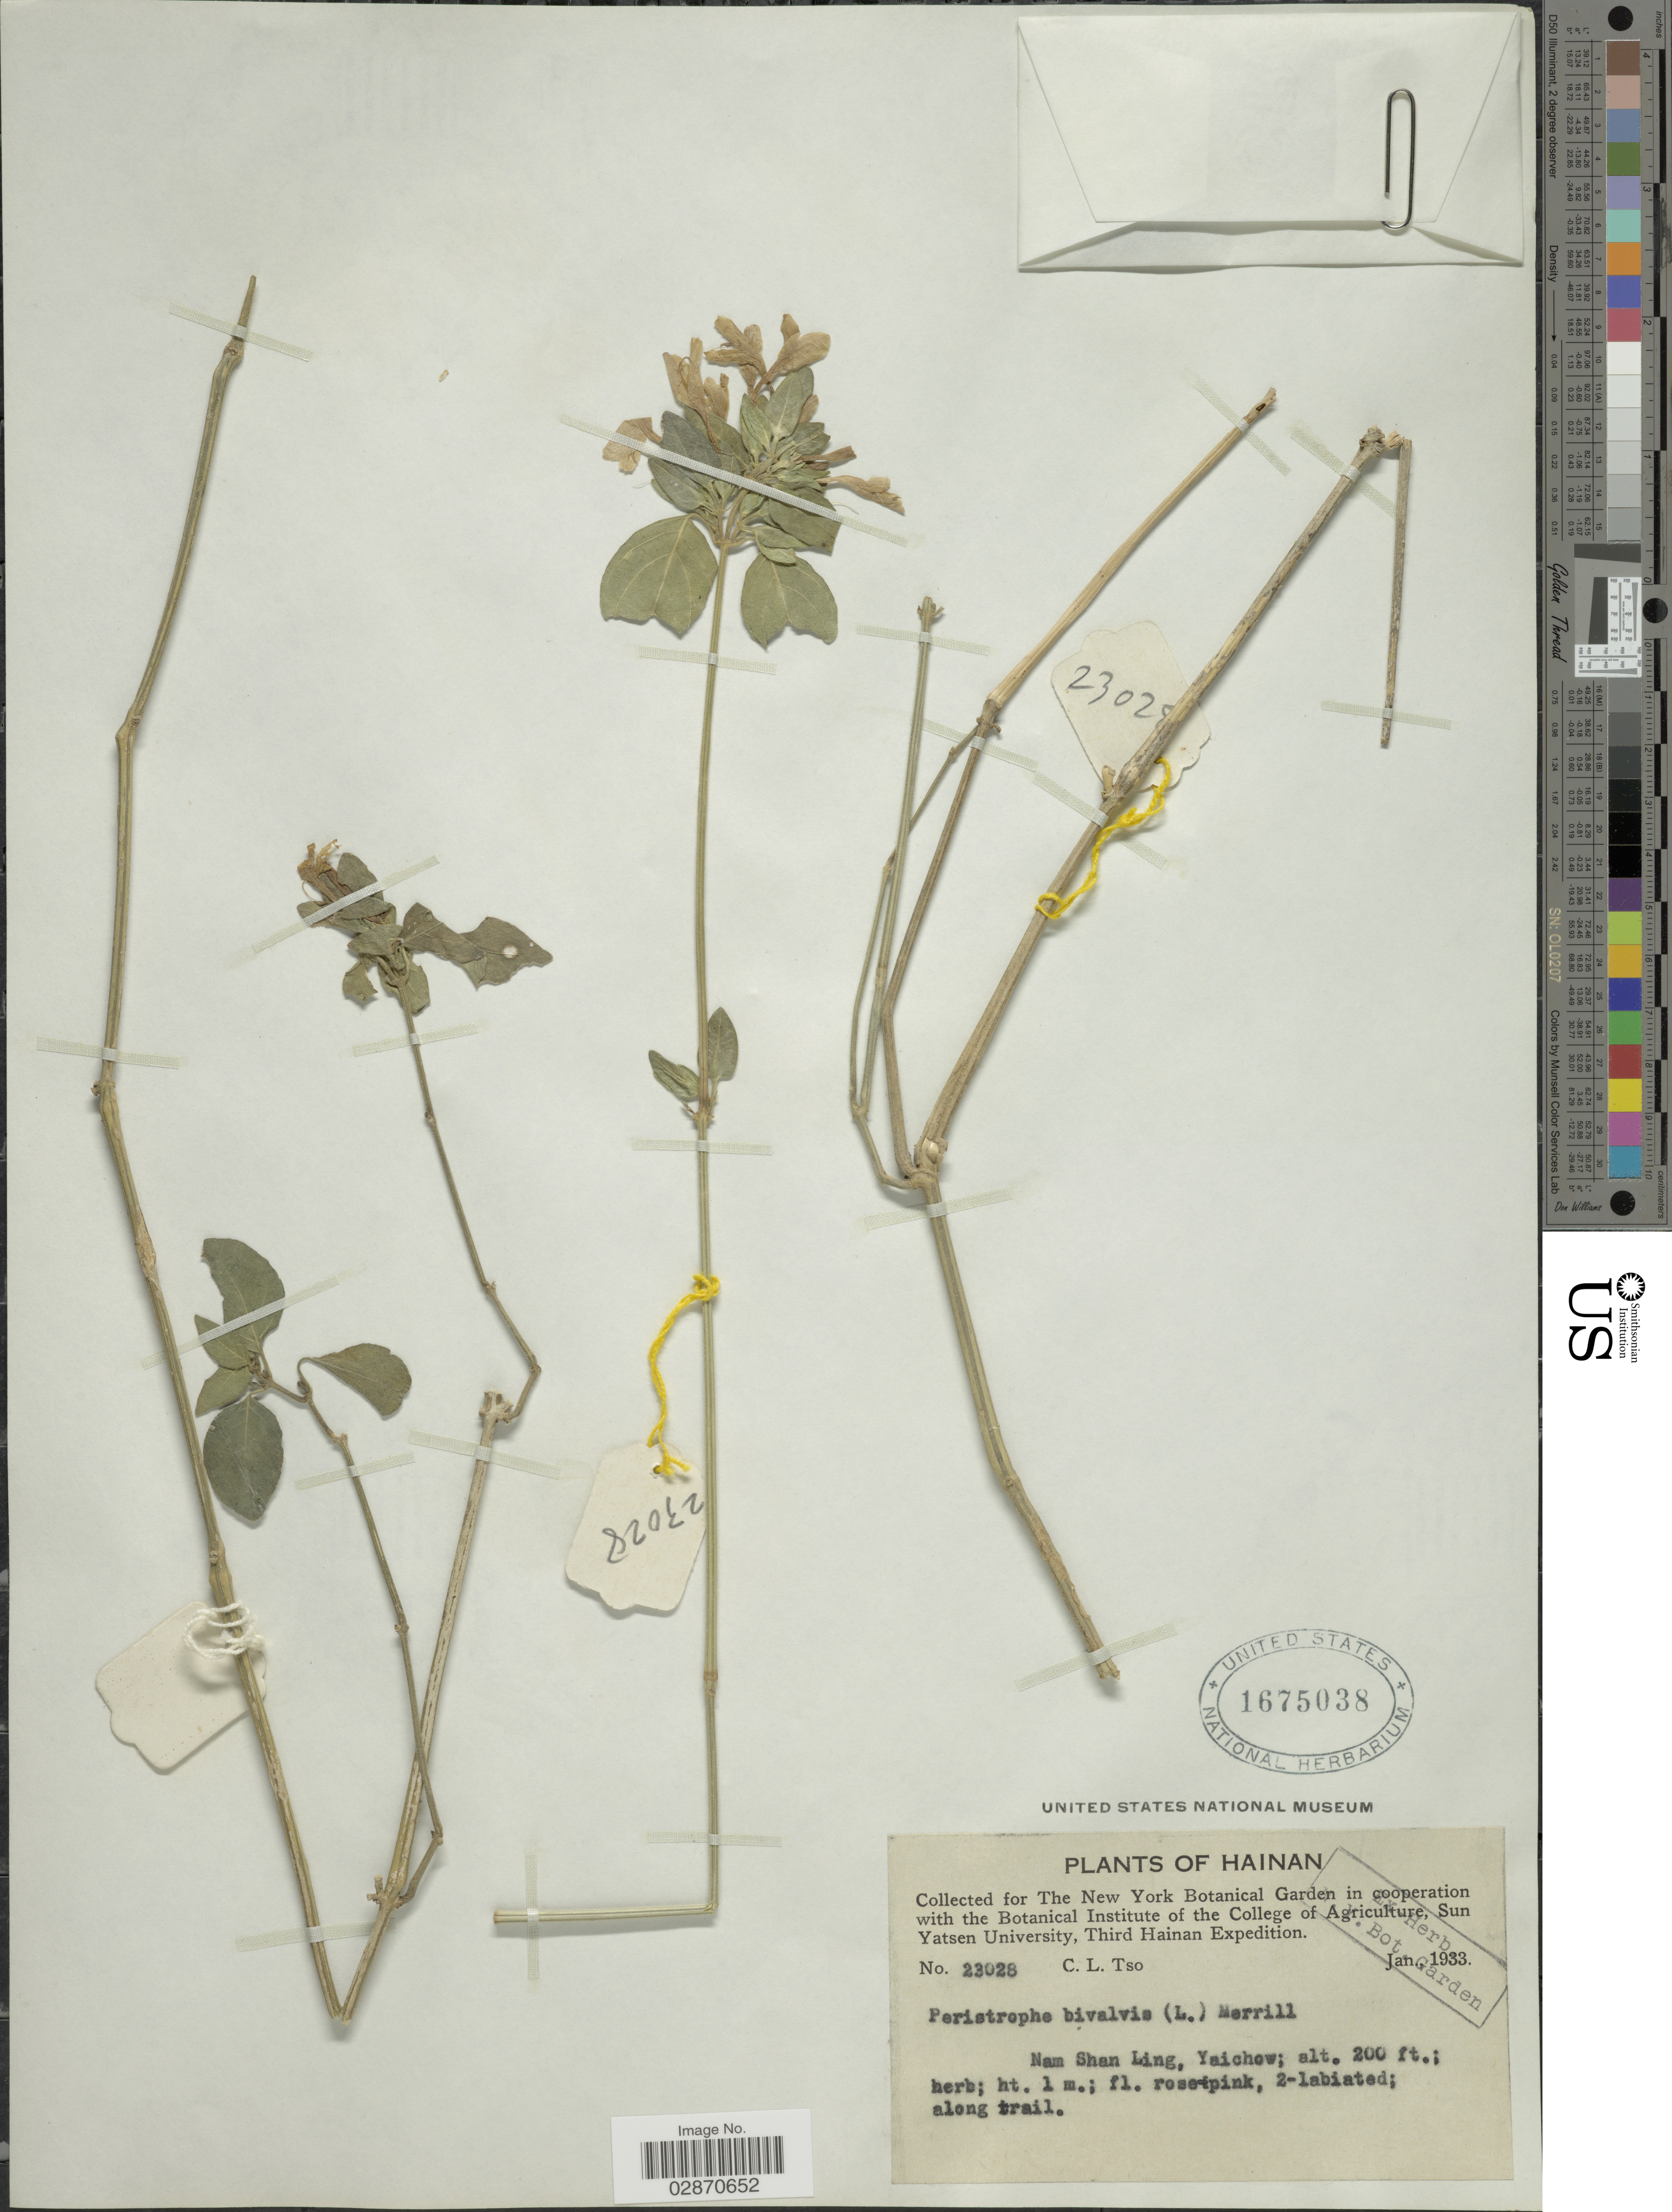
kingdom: Plantae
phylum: Tracheophyta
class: Magnoliopsida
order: Lamiales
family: Acanthaceae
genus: Peristrophe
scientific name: Peristrophe bivalvis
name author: (L.) Merr.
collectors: C. Tso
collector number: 23028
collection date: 1933-01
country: China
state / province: Hainan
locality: Nam Shan Ling, Yaichow.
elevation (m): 61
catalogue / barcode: US 1675038